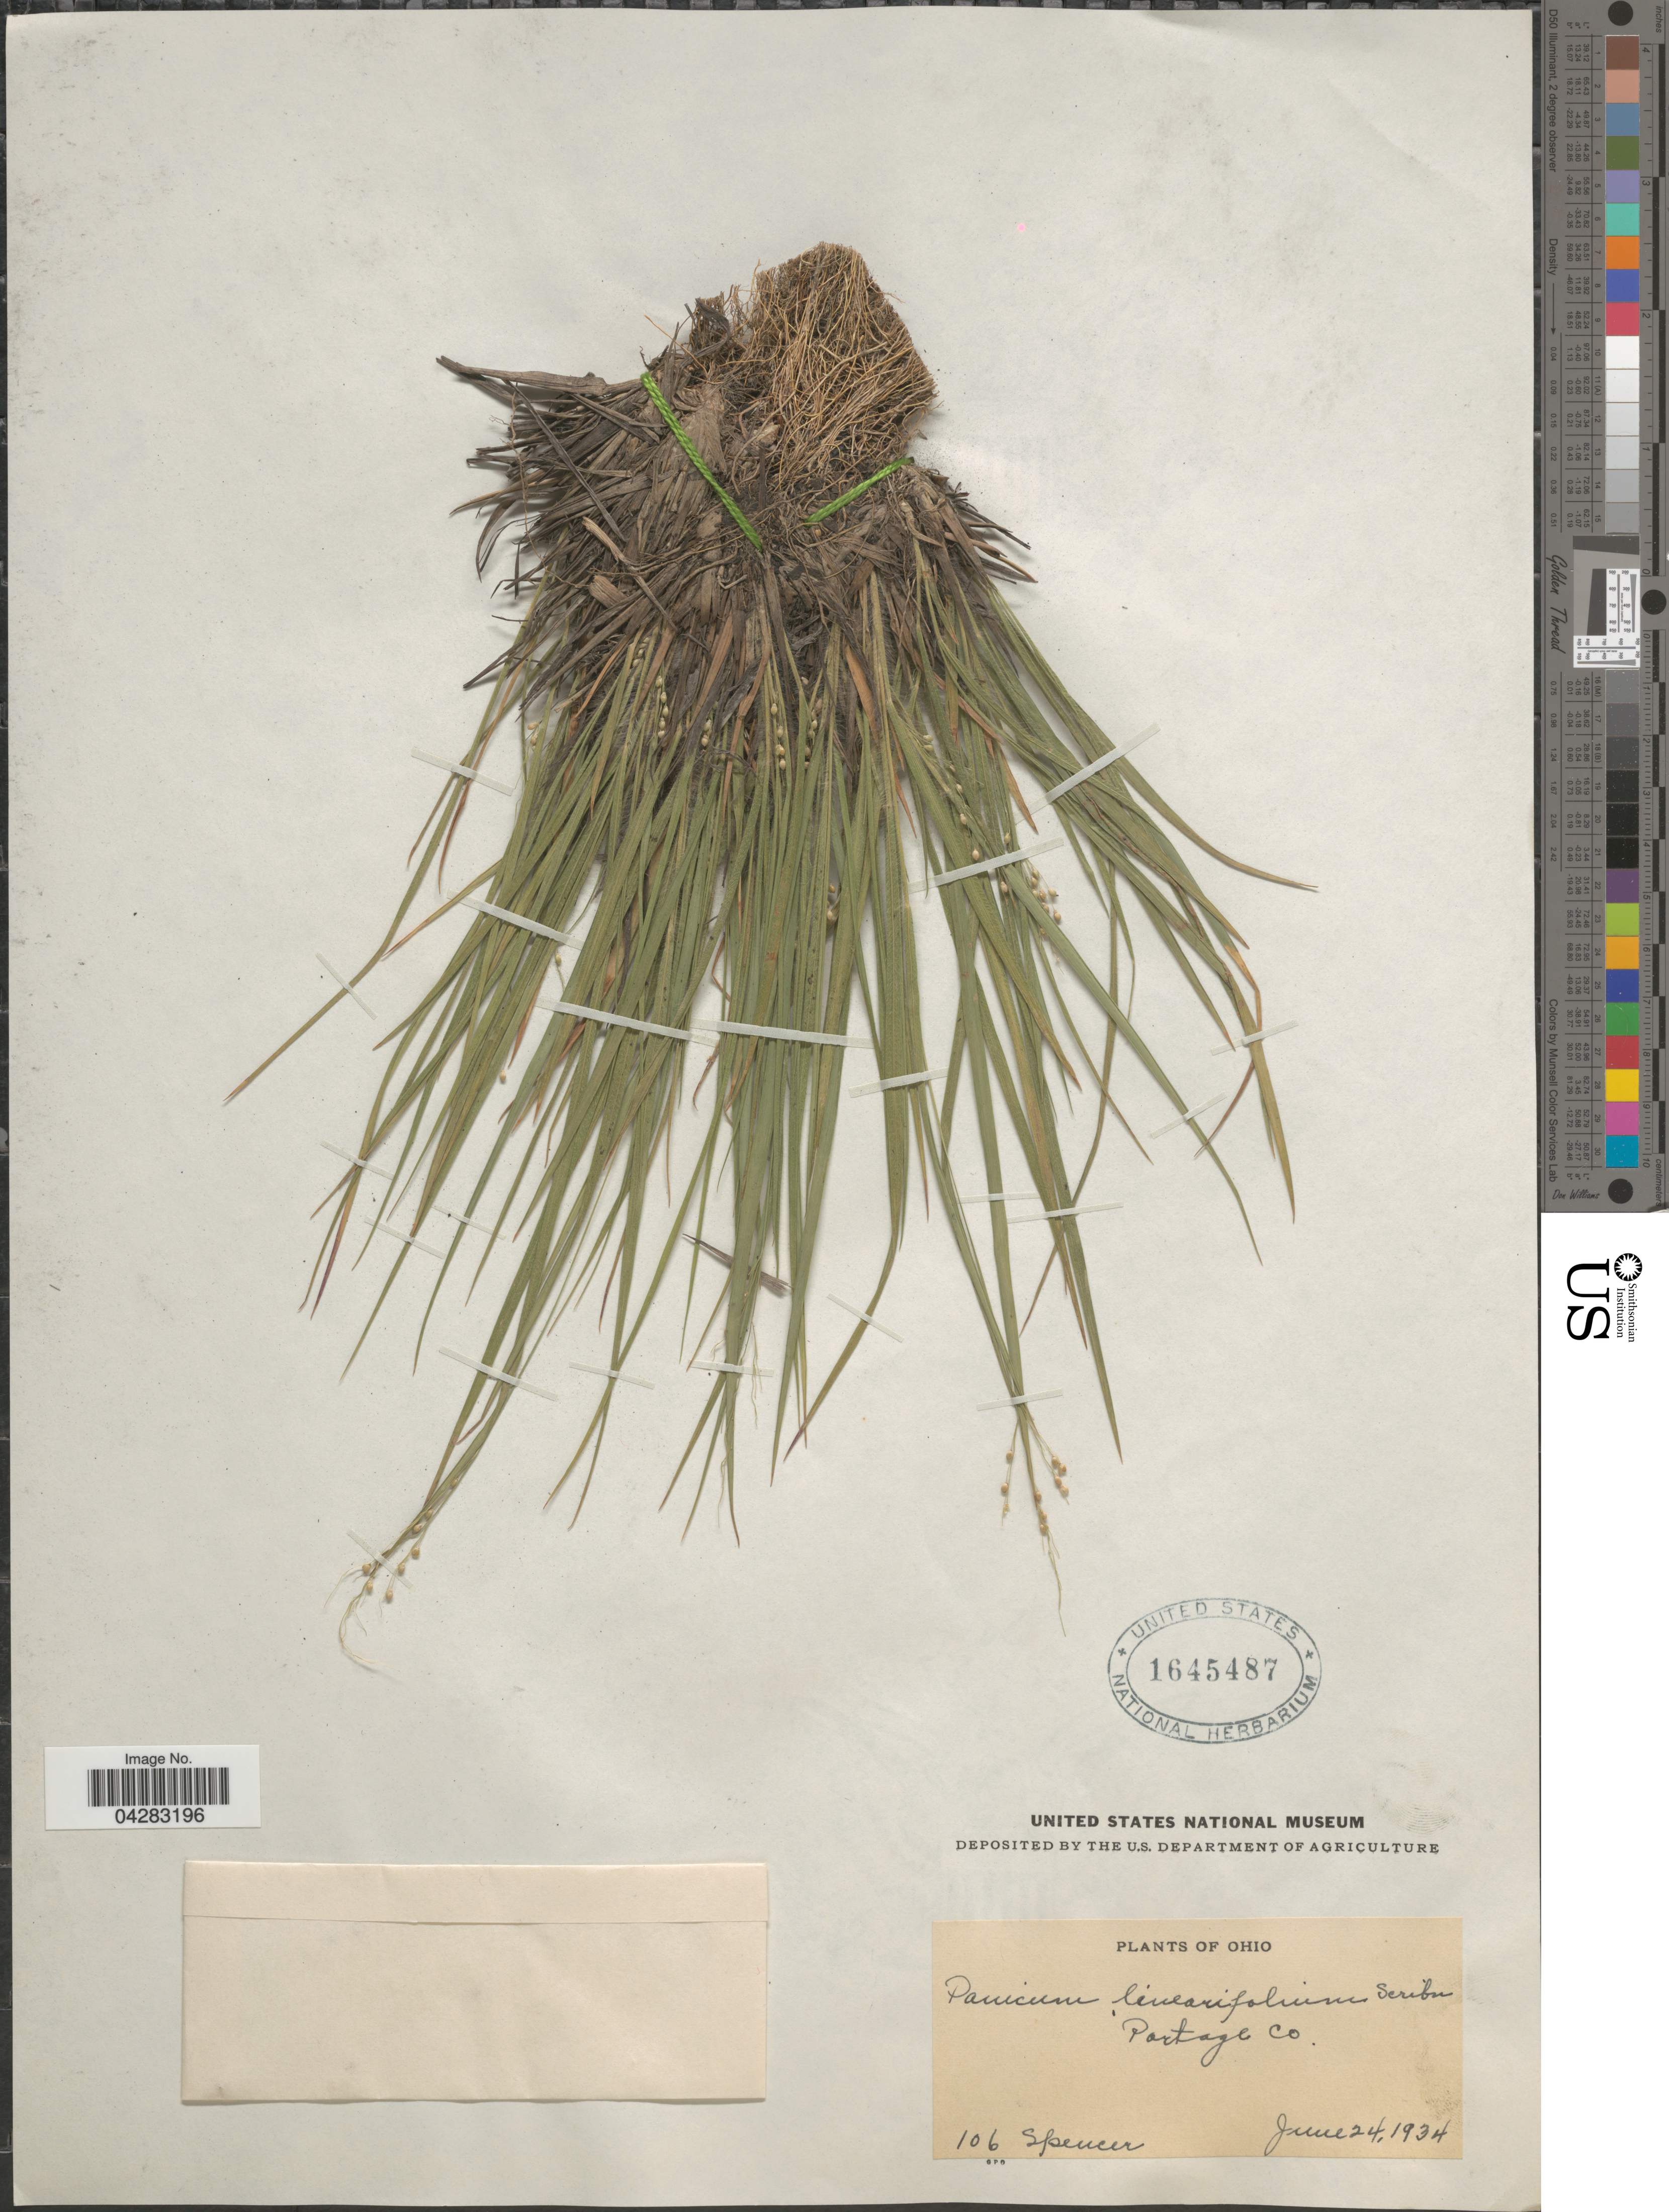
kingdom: Plantae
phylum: Tracheophyta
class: Liliopsida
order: Poales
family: Poaceae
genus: Dichanthelium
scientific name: Dichanthelium linearifolium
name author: (Scribn.) Gould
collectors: -- Spencer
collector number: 106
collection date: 1934-06-24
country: United States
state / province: Ohio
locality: Portage Co.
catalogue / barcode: US 1645487